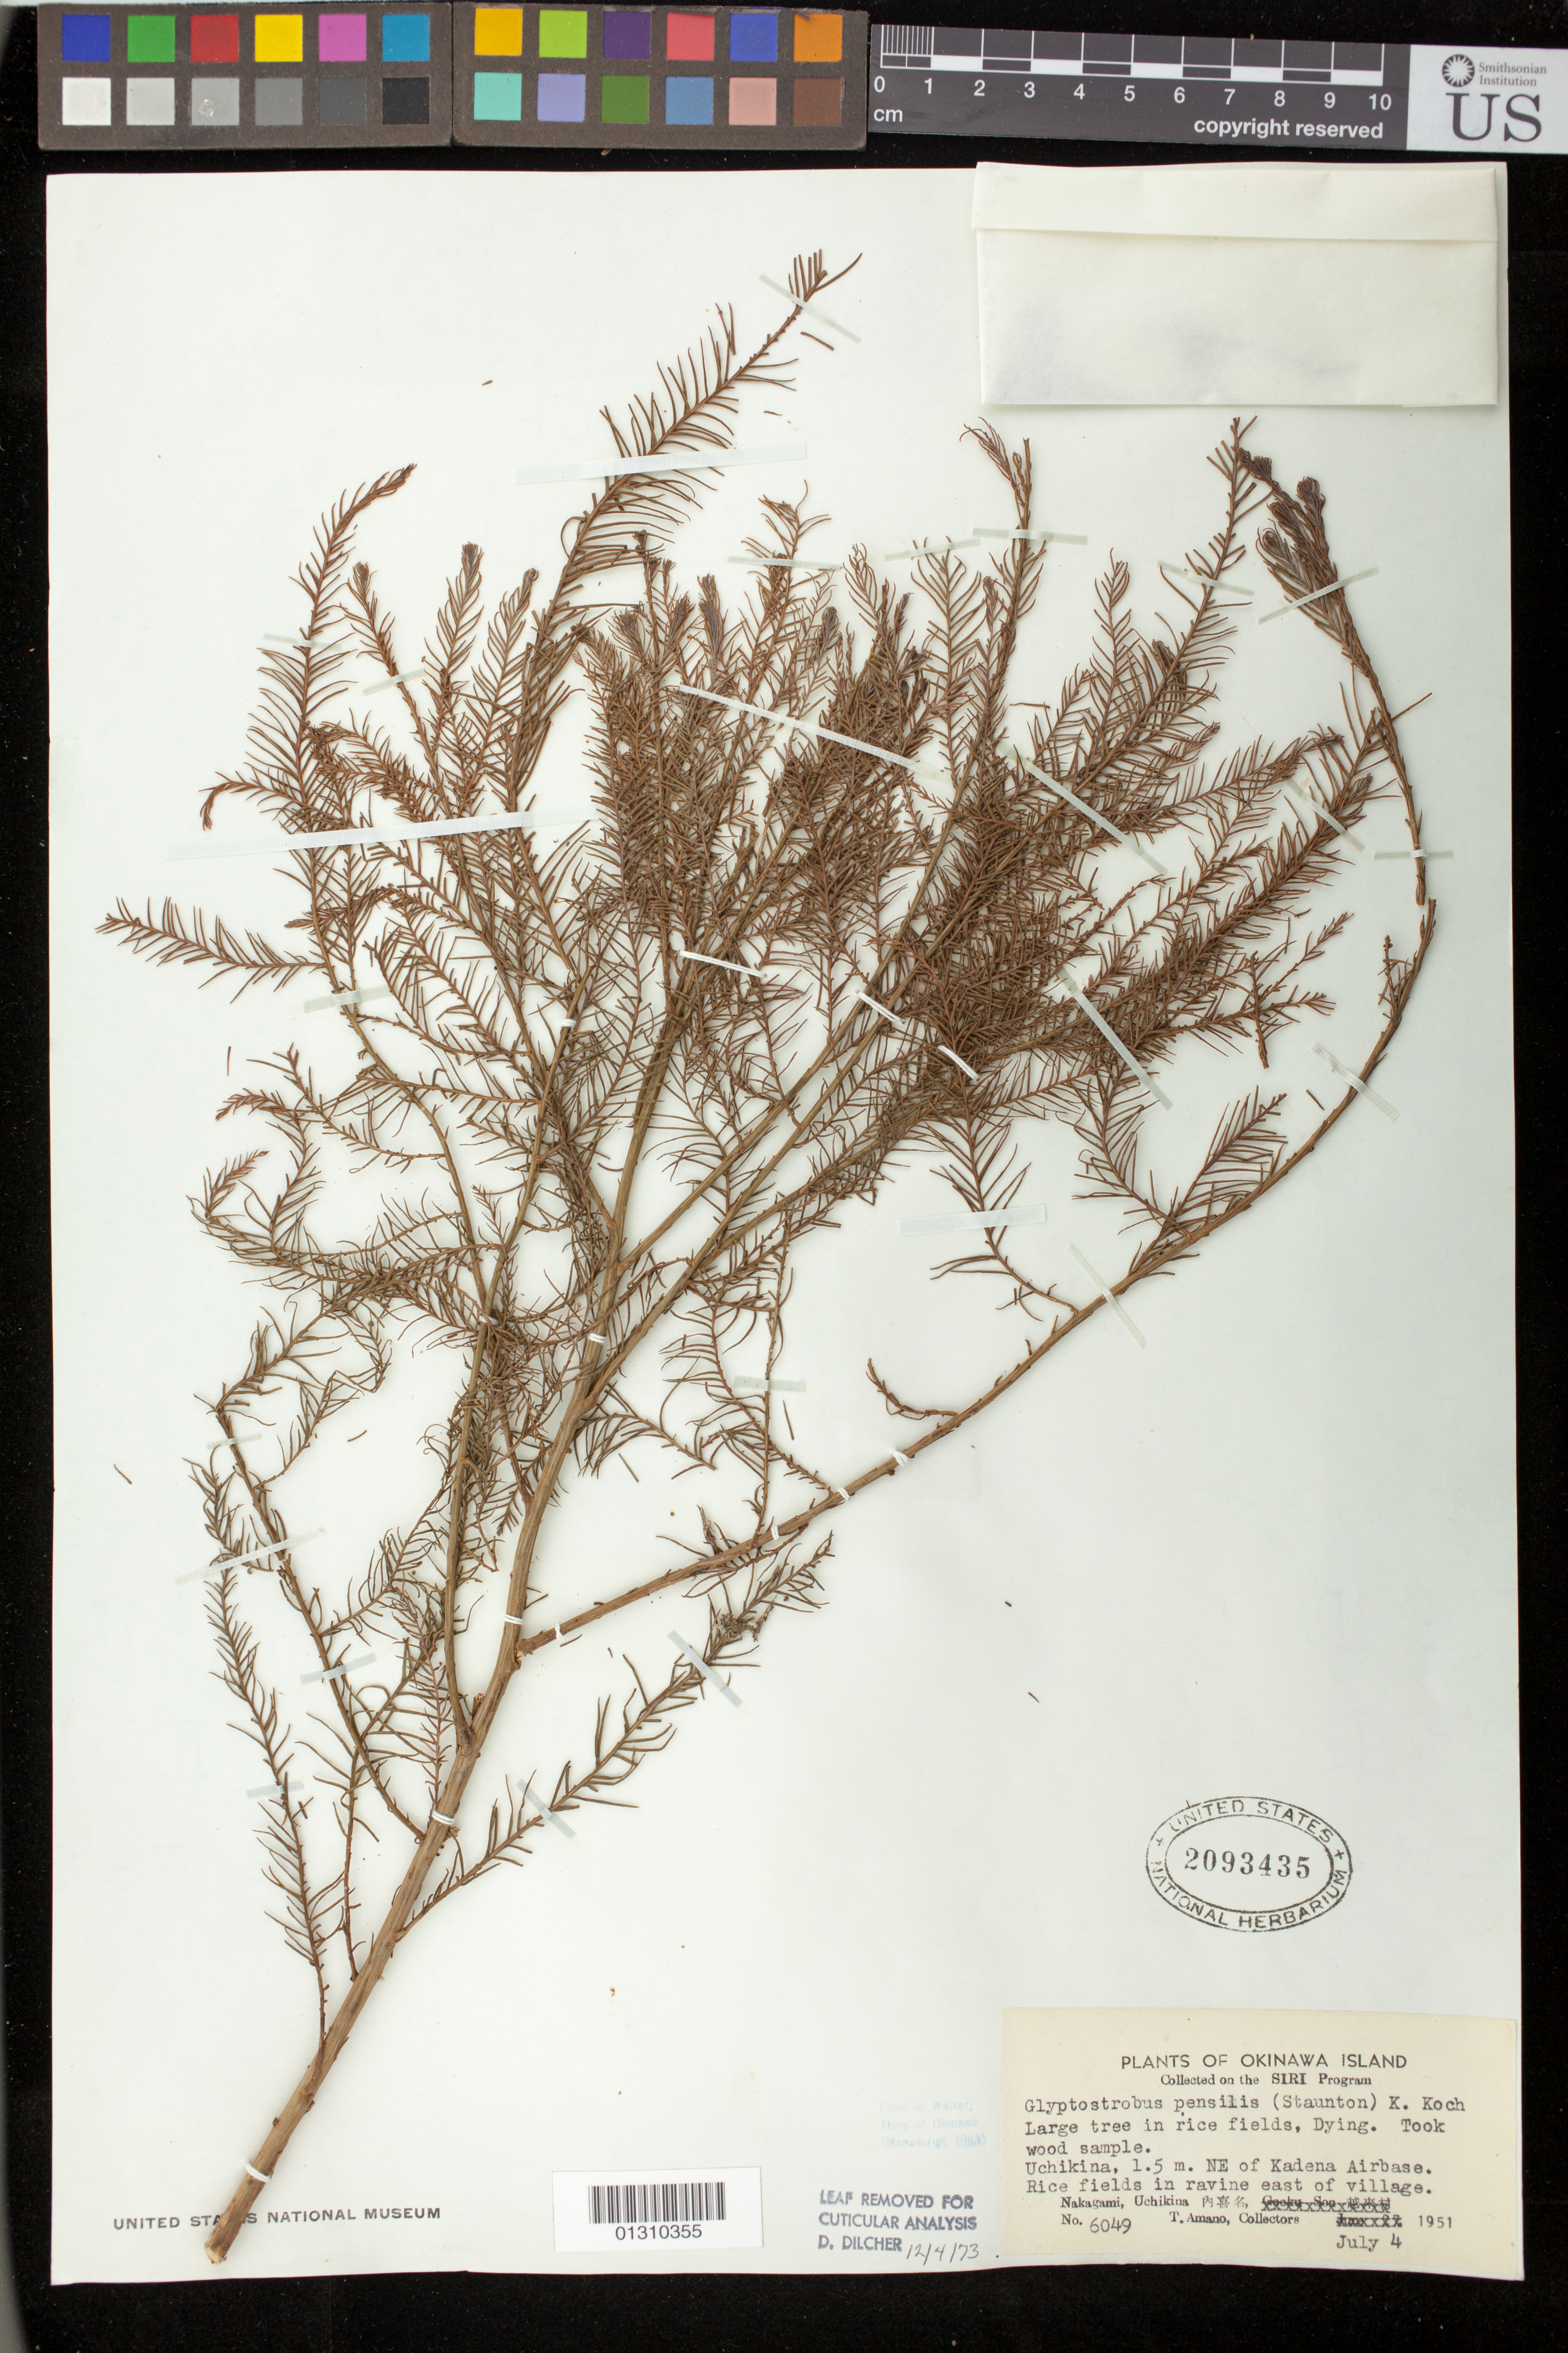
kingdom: Plantae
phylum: Tracheophyta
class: Pinopsida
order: Pinales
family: Cupressaceae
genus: Glyptostrobus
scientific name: Glyptostrobus pensilis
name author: K. Koch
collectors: T. Amano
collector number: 6049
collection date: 1951-07-04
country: Japan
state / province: Okinawa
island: Okinawa Island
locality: Okinawa Island, Nakagami, Uchikina. Uchikina, 1.5 m. NE of Kadena Airbase. Rice fields in ravine east of village.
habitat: In rice fields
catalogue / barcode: US 2093435